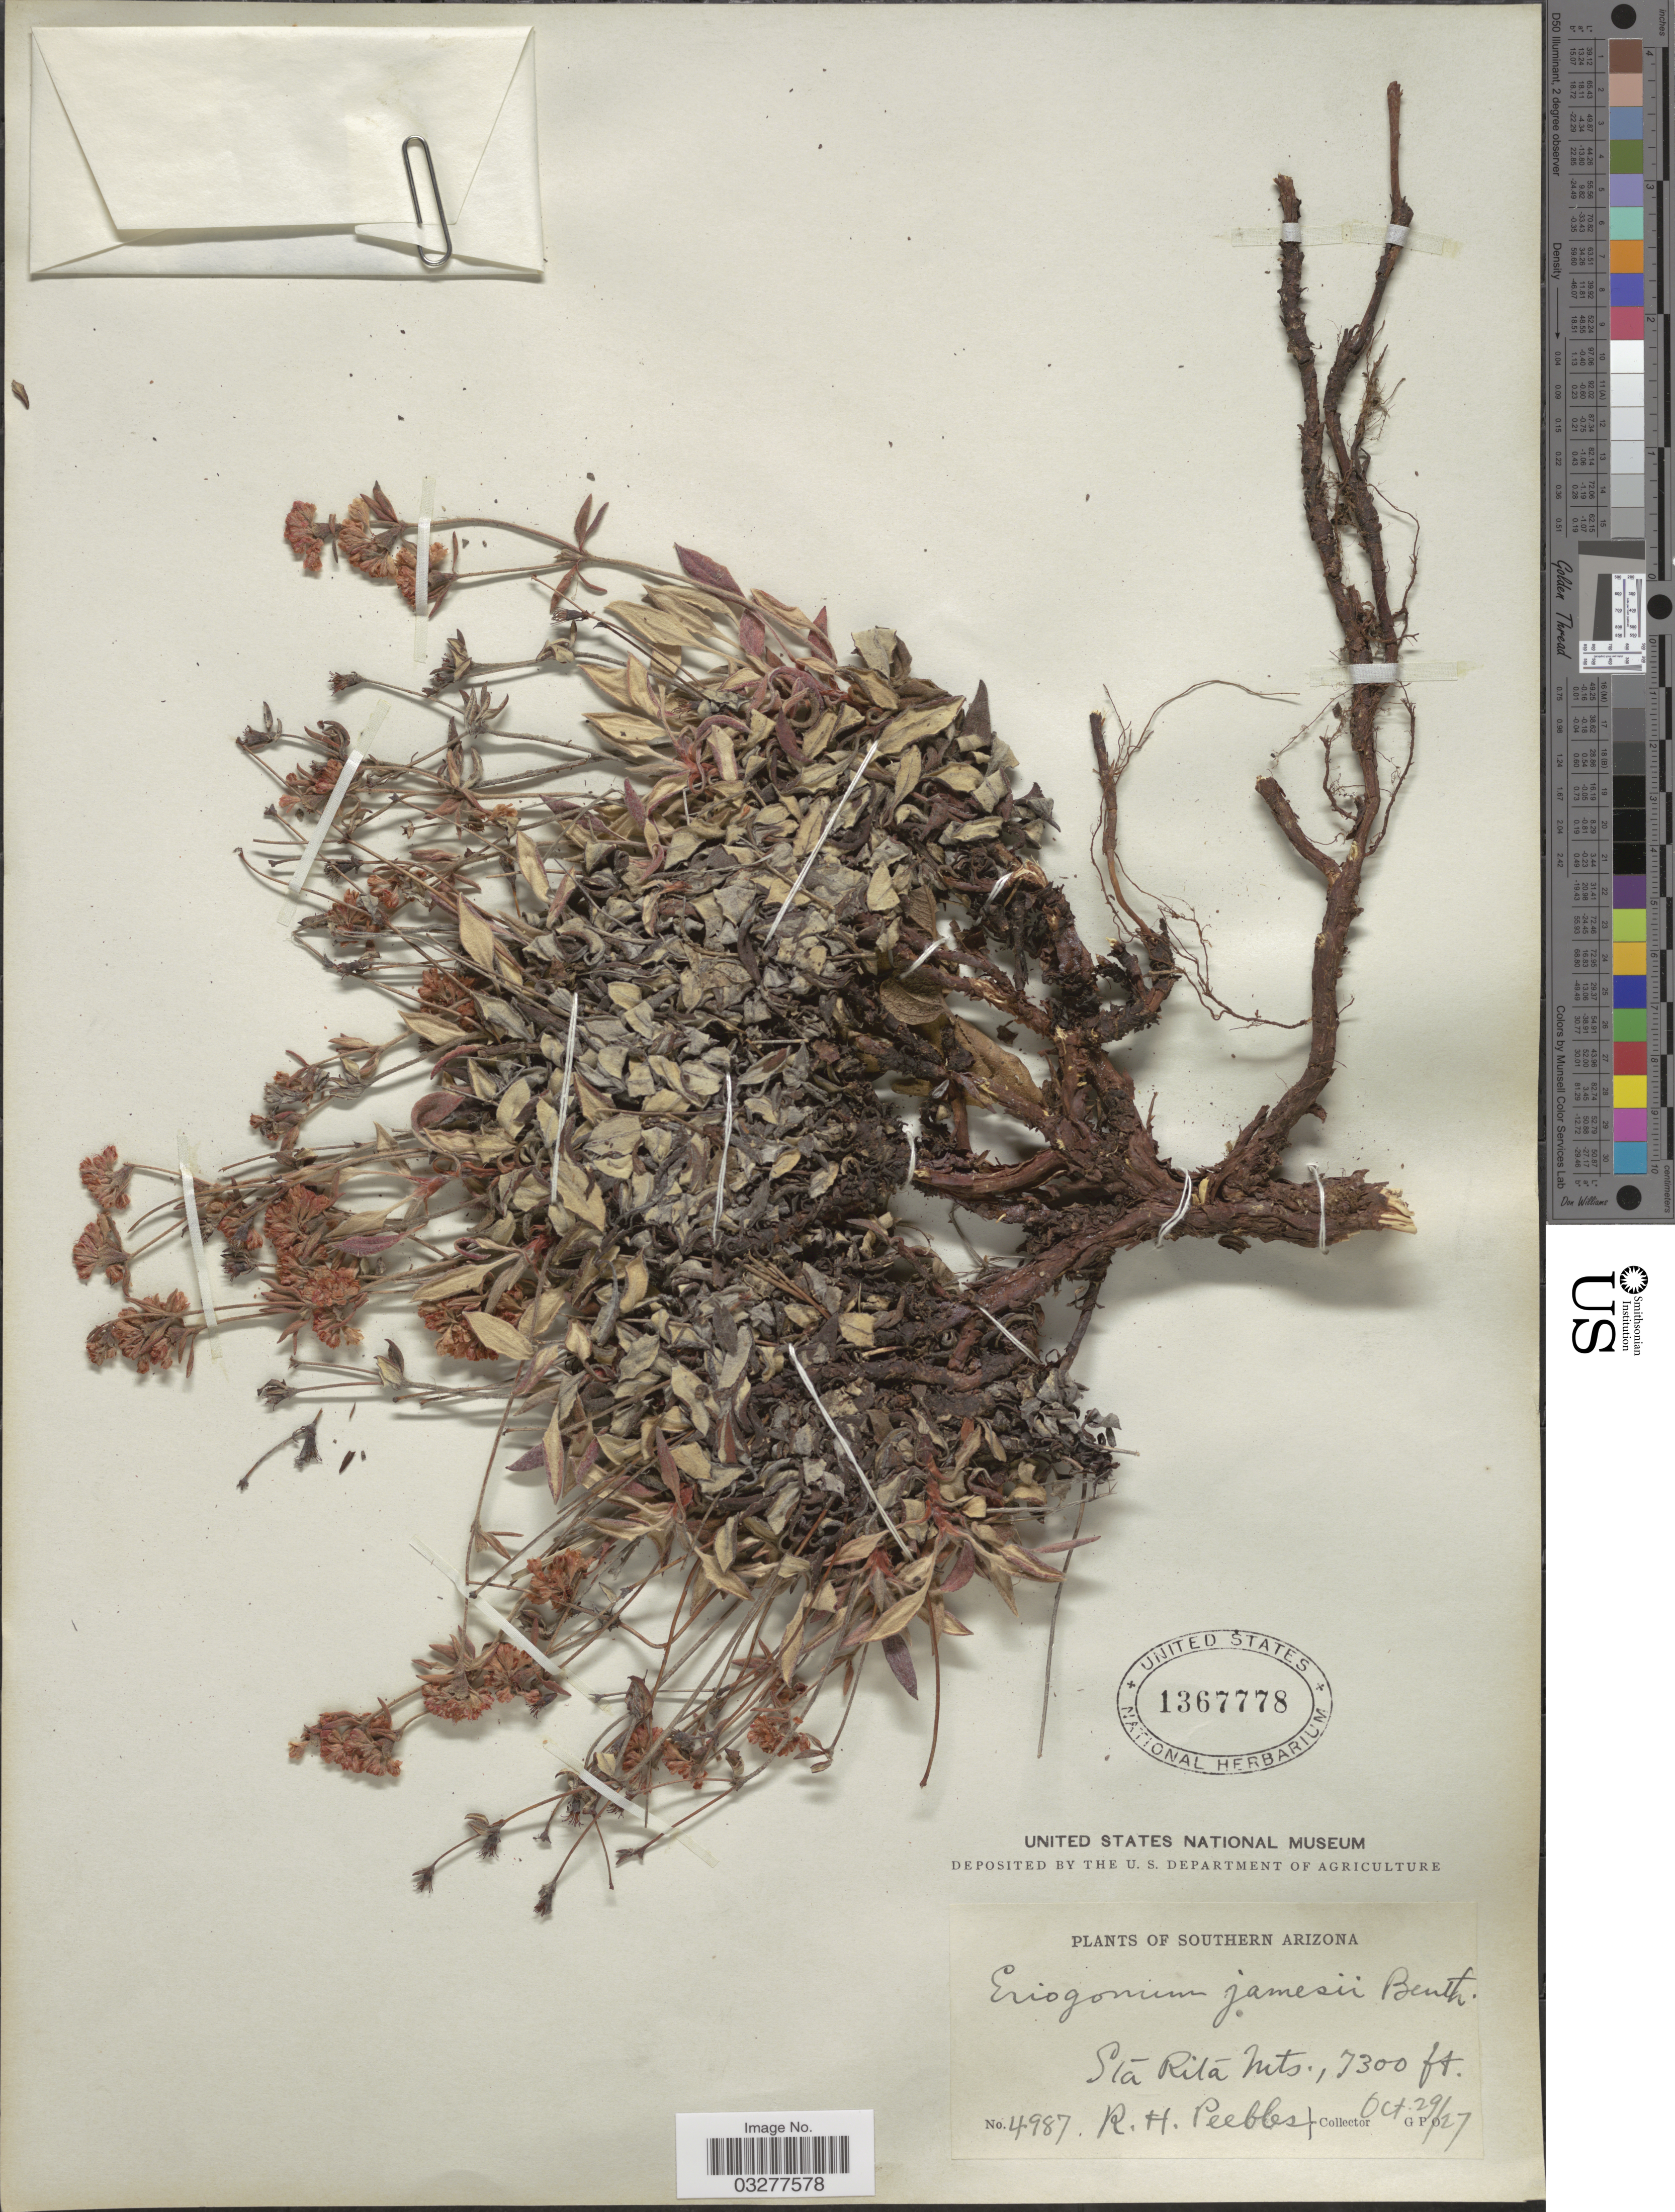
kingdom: Plantae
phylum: Tracheophyta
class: Magnoliopsida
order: Caryophyllales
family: Polygonaceae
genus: Eriogonum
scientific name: Eriogonum jamesii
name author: Benth.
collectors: R. H. Peebles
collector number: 4987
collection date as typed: Transcribed d/m/y: 29/10/27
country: United States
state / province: Arizona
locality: Southern Arizona, Sta Rita Mts.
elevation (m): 2225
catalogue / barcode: US 1367778